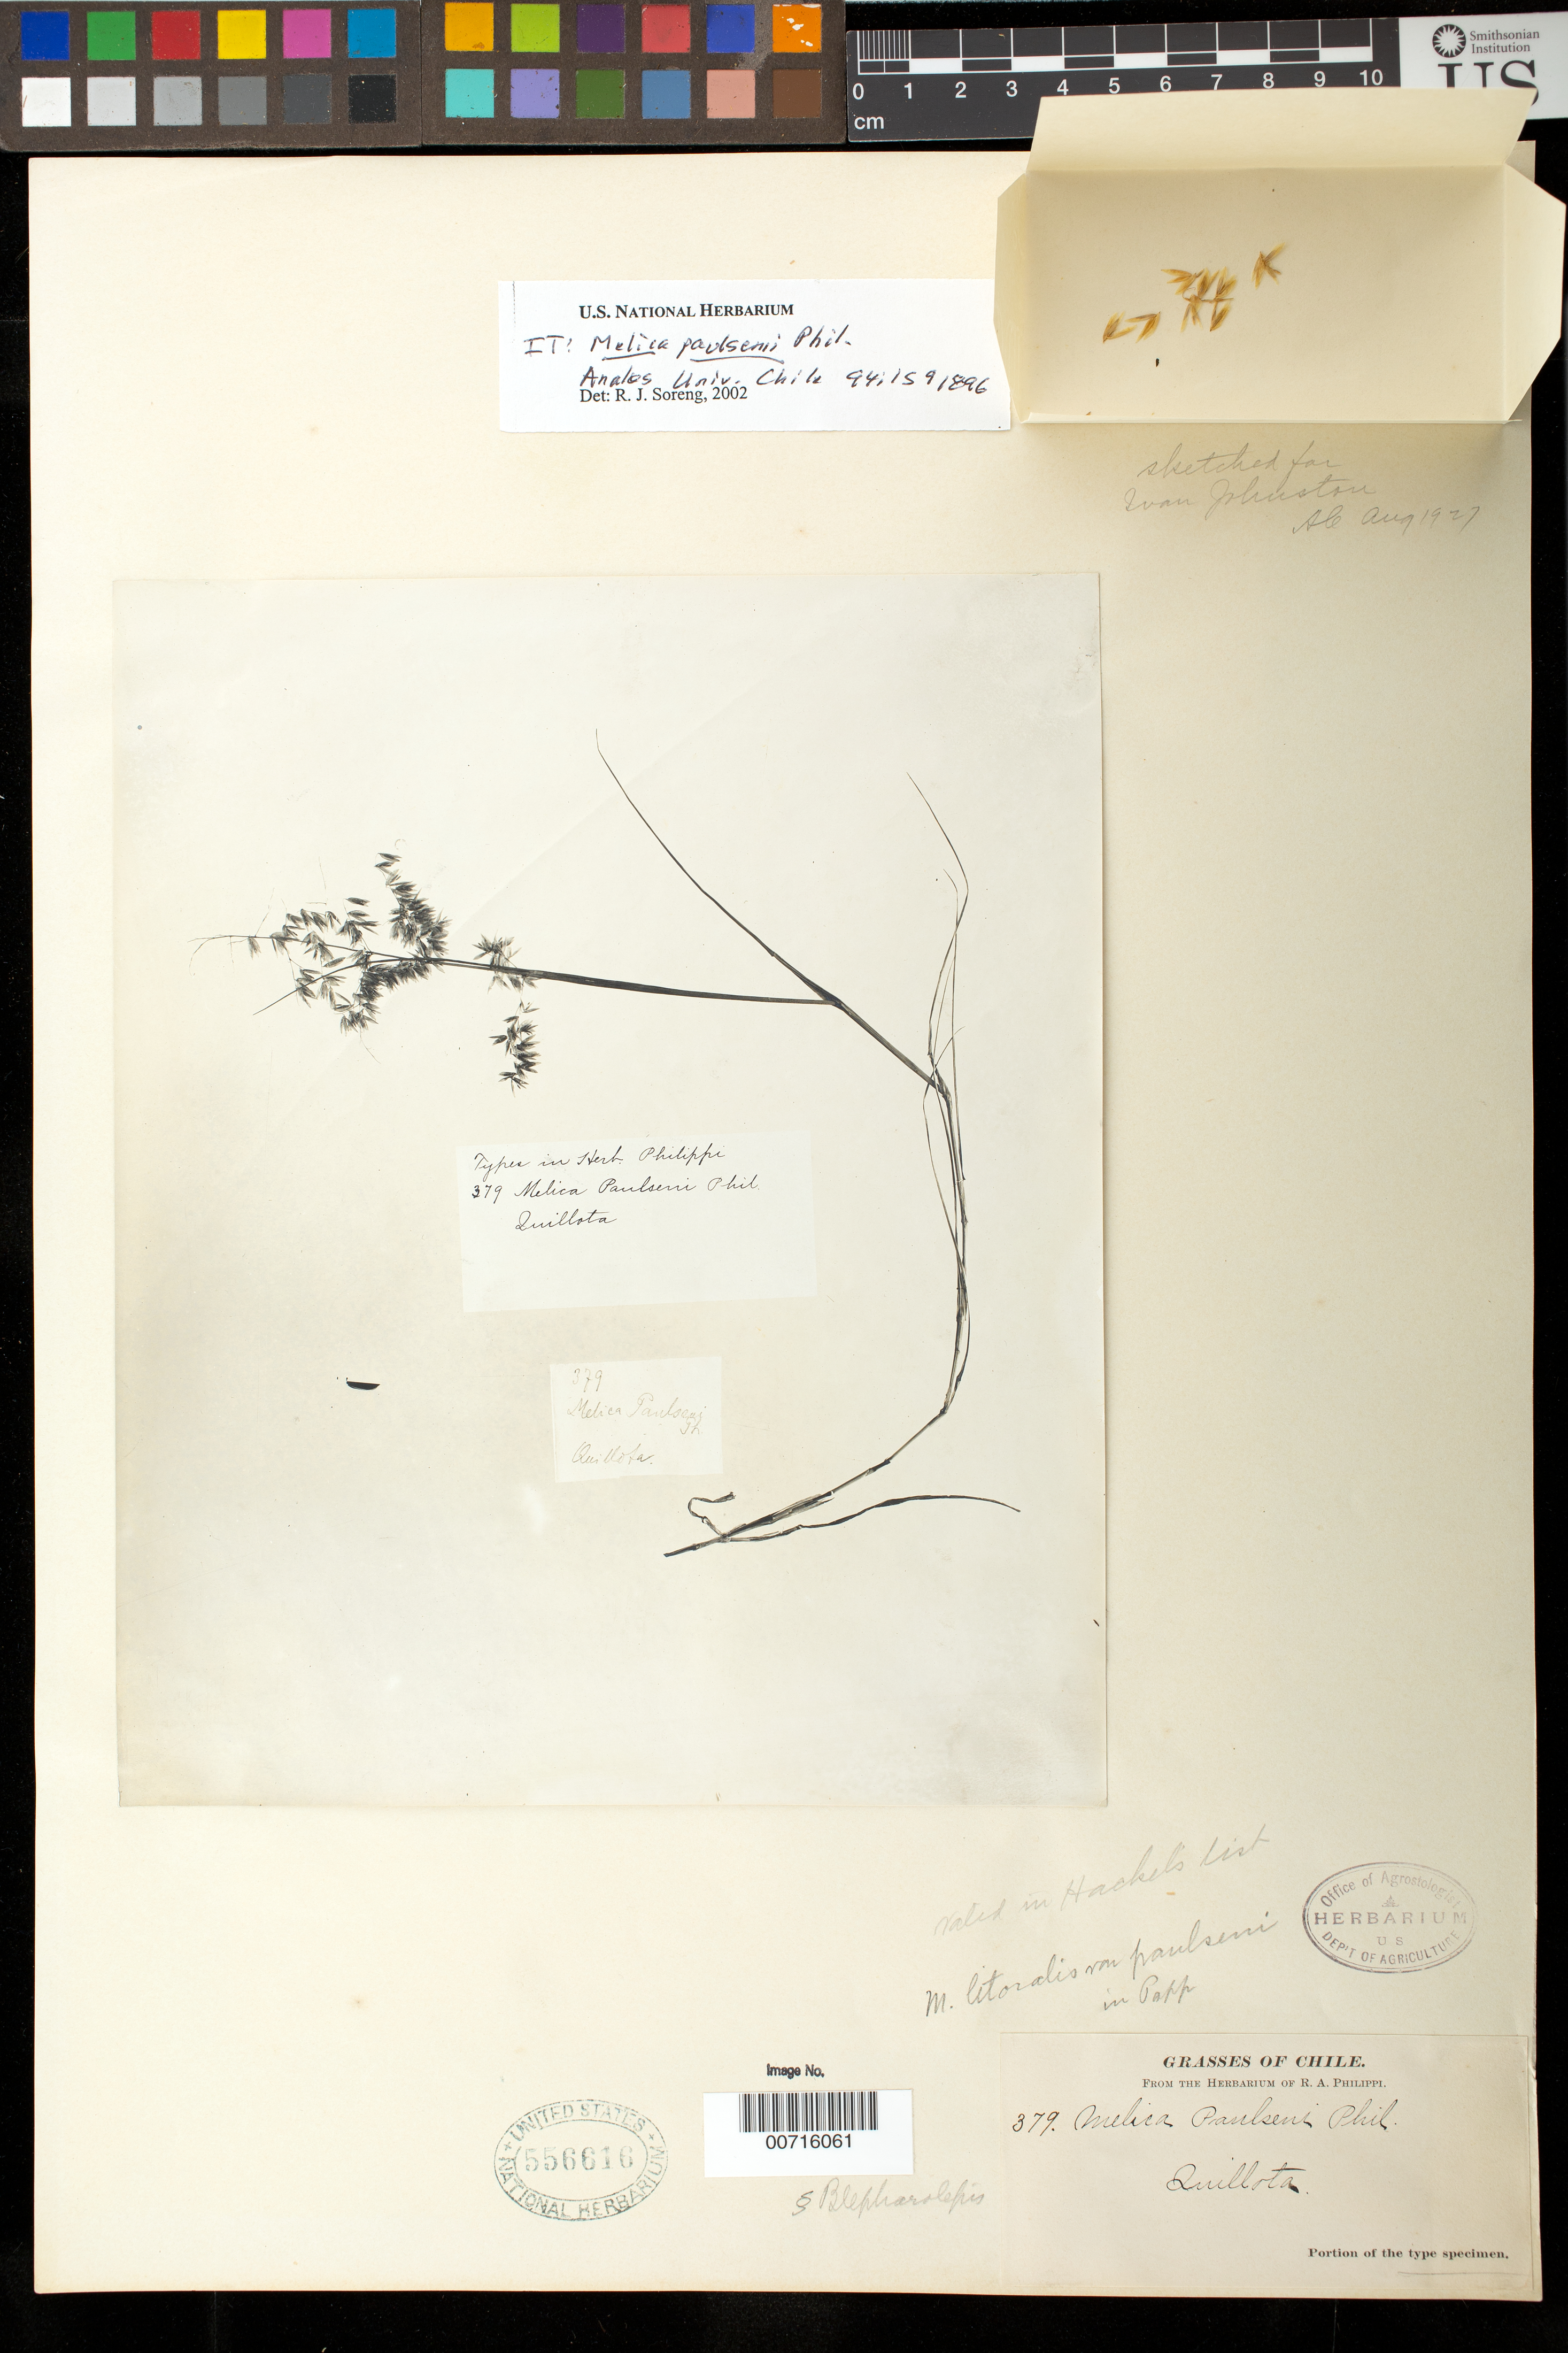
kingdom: Plantae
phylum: Tracheophyta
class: Liliopsida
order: Poales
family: Poaceae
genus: Melica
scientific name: Melica paulsenii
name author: Phil.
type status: Isotype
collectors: ex. herb. R.A. Philippi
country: Chile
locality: Quillota.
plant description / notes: Photograph and fragmentary material of type specimen ex herb. R.A. Philippi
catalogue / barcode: US 556616